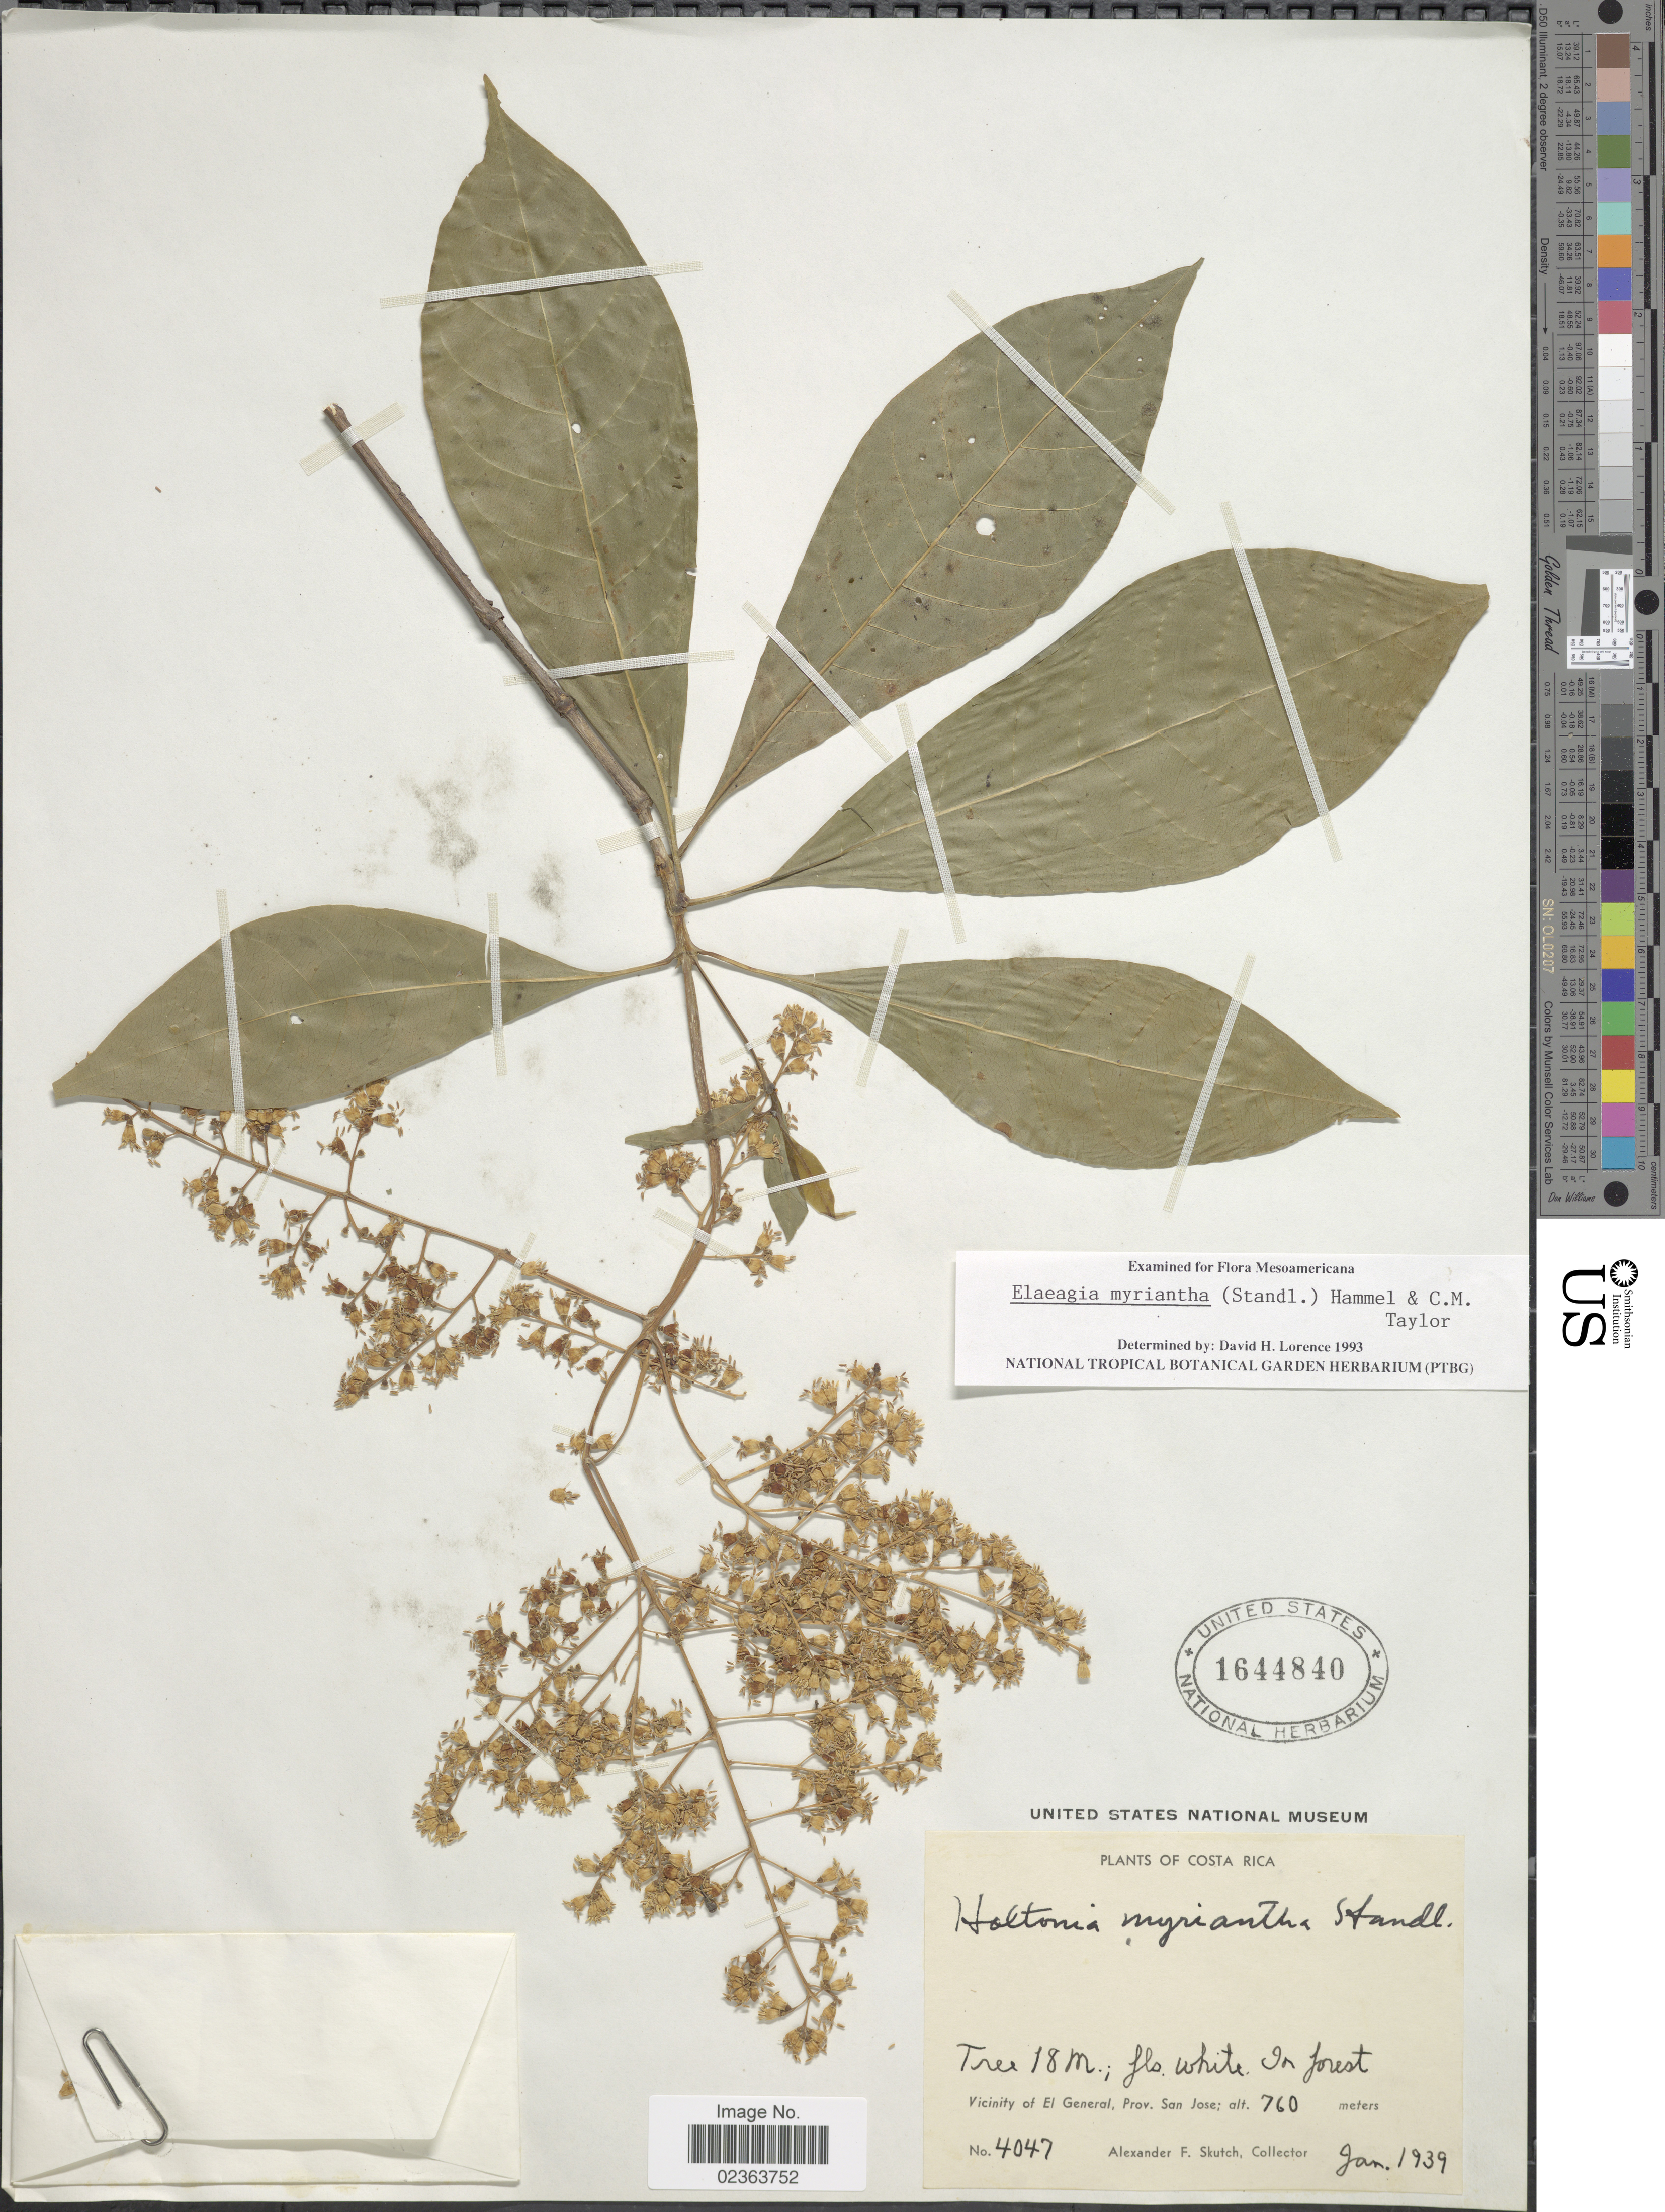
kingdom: Plantae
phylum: Tracheophyta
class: Magnoliopsida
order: Gentianales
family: Rubiaceae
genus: Elaeagia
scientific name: Elaeagia myriantha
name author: (Standl.) C.M. Taylor & Hammel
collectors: A. F. Skutch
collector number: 4047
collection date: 1939-01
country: Costa Rica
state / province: San José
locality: Vicinity of El General, Prov. San Jose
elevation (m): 760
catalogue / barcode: US 1644840